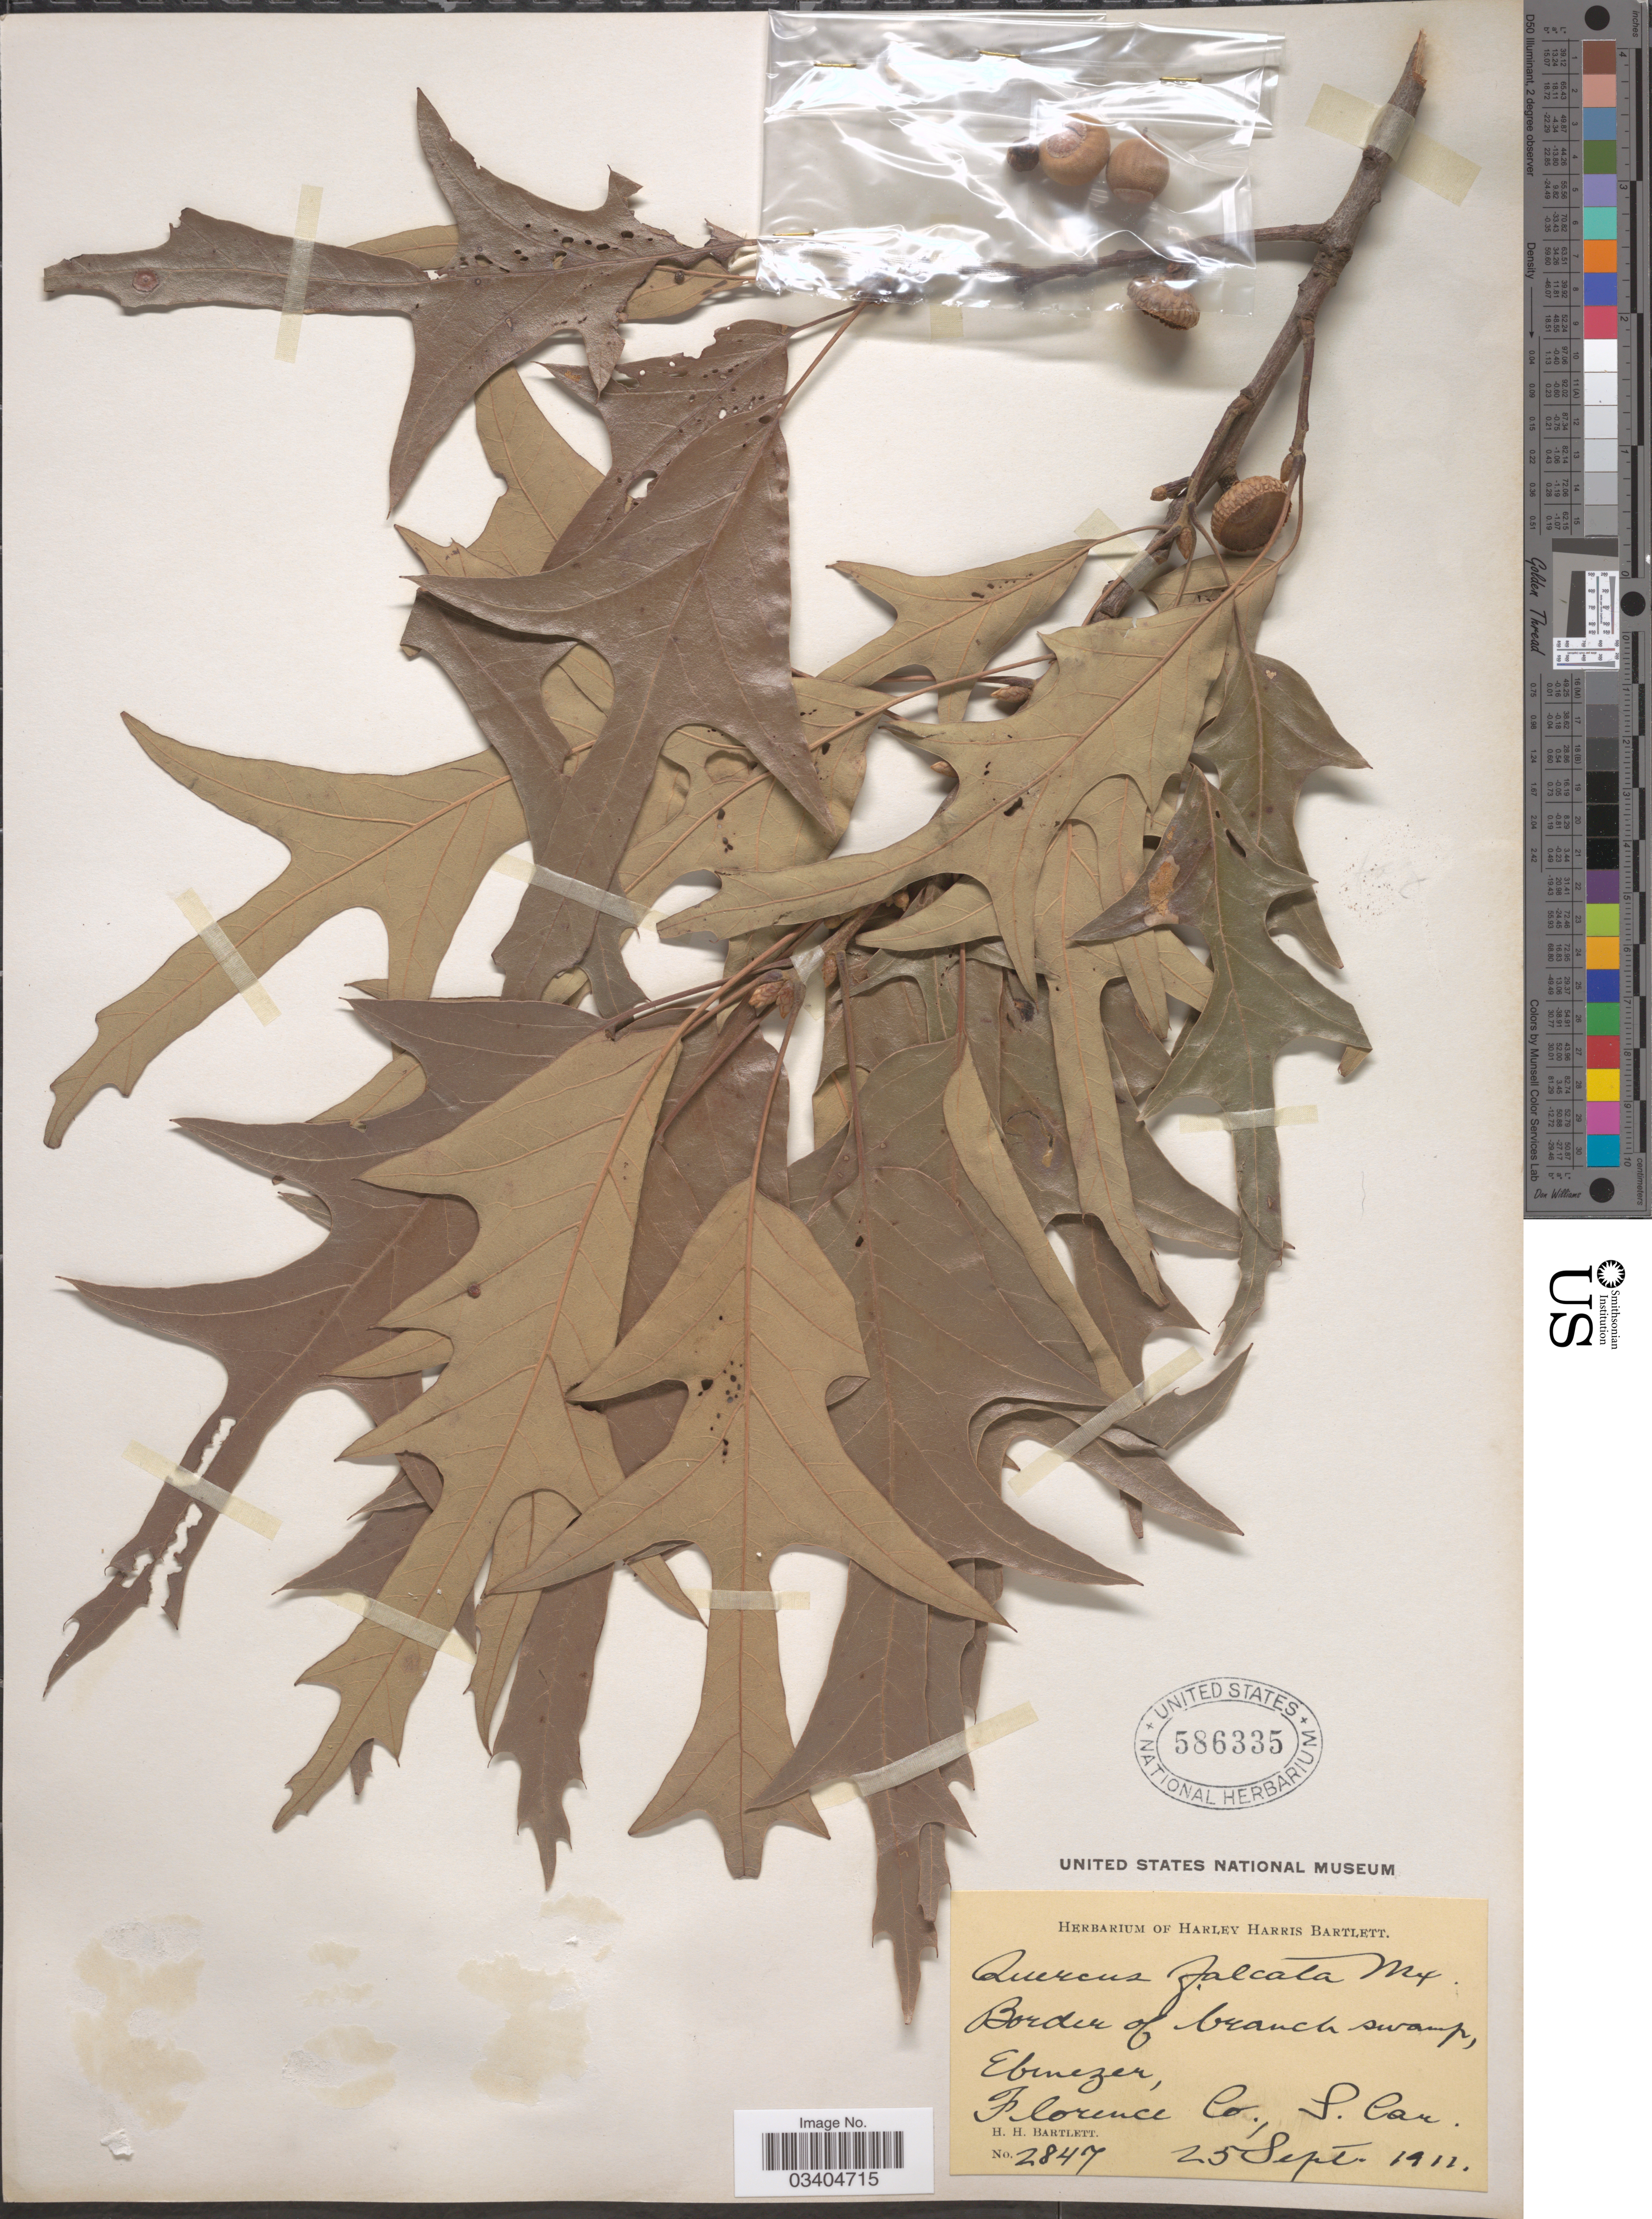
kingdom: Plantae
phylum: Tracheophyta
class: Magnoliopsida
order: Fagales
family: Fagaceae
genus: Quercus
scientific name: Quercus falcata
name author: Michx.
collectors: H. H. Bartlett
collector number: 2847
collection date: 1911-09-25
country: United States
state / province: South Carolina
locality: Border of branch swamp, Ebenezer, Florence Co.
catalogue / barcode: US 586335